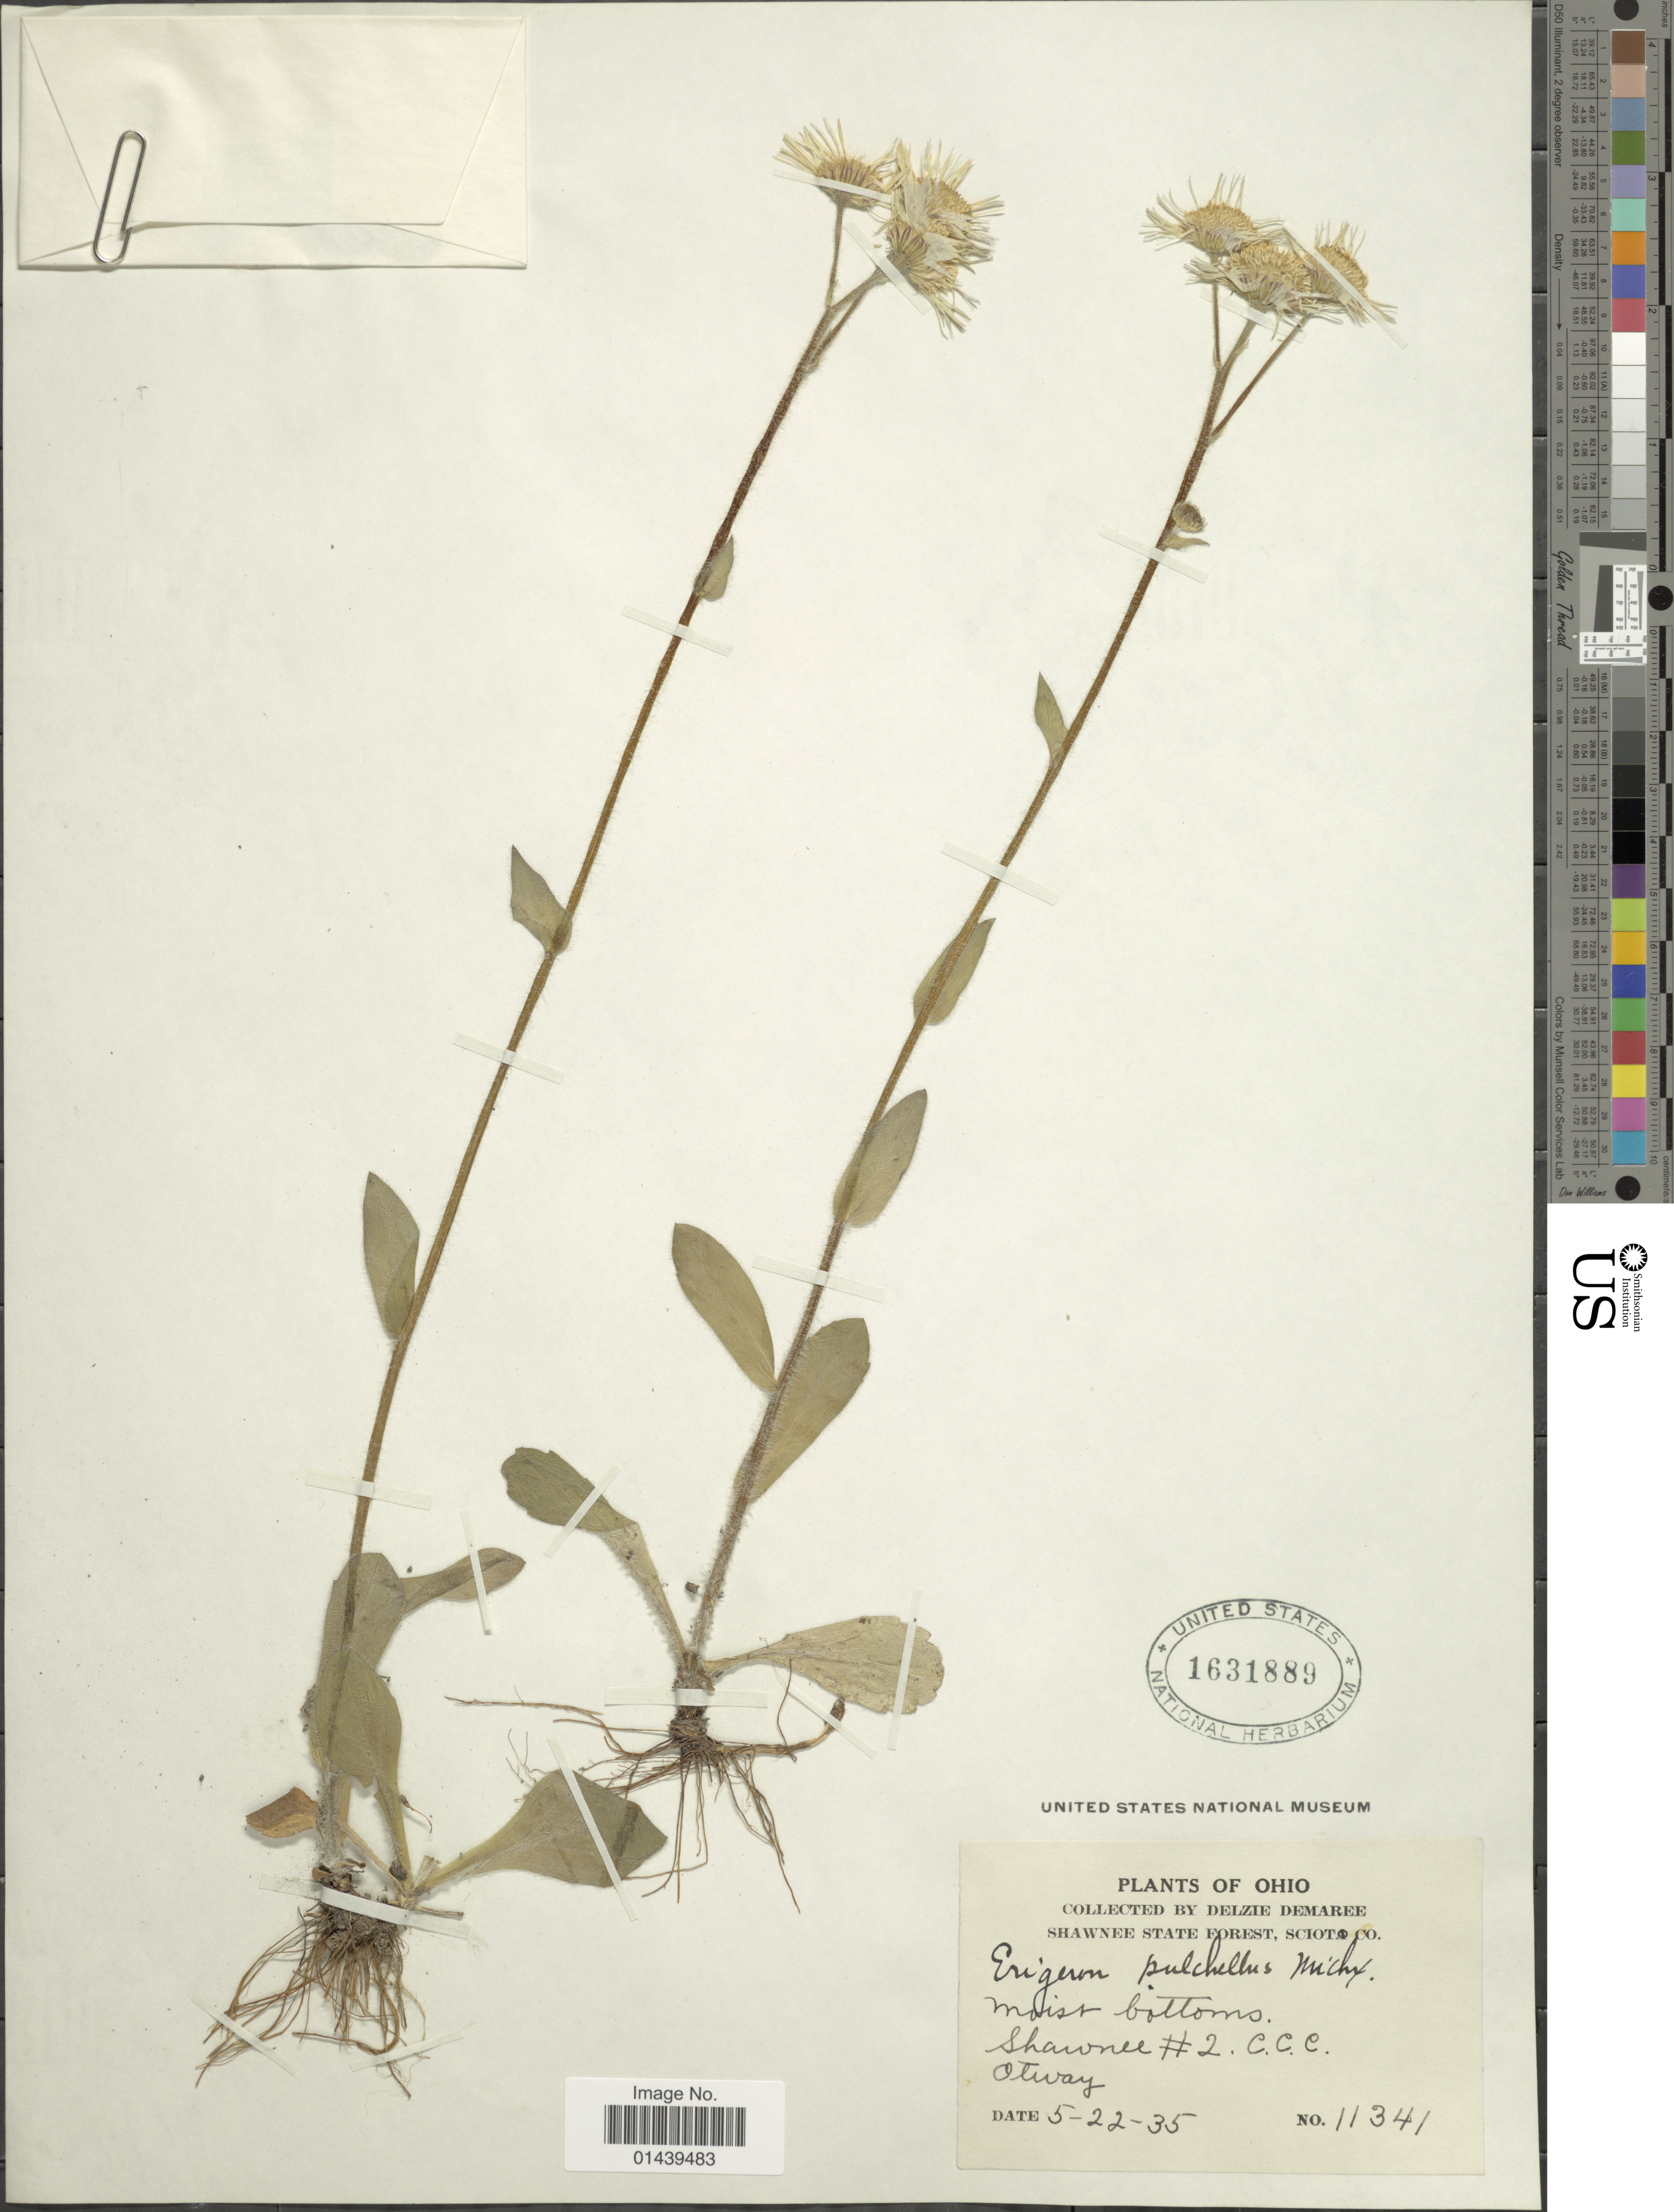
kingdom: Plantae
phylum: Tracheophyta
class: Magnoliopsida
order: Asterales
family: Asteraceae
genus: Erigeron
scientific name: Erigeron pulchellus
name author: Michx.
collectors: D. Demaree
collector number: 11341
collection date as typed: Transcribed d/m/y: 22/5/35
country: United States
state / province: Ohio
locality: Shawnee State Forest, Scioto Co. Shawnee #2. C. C. C. Otway.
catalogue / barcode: US 1631889